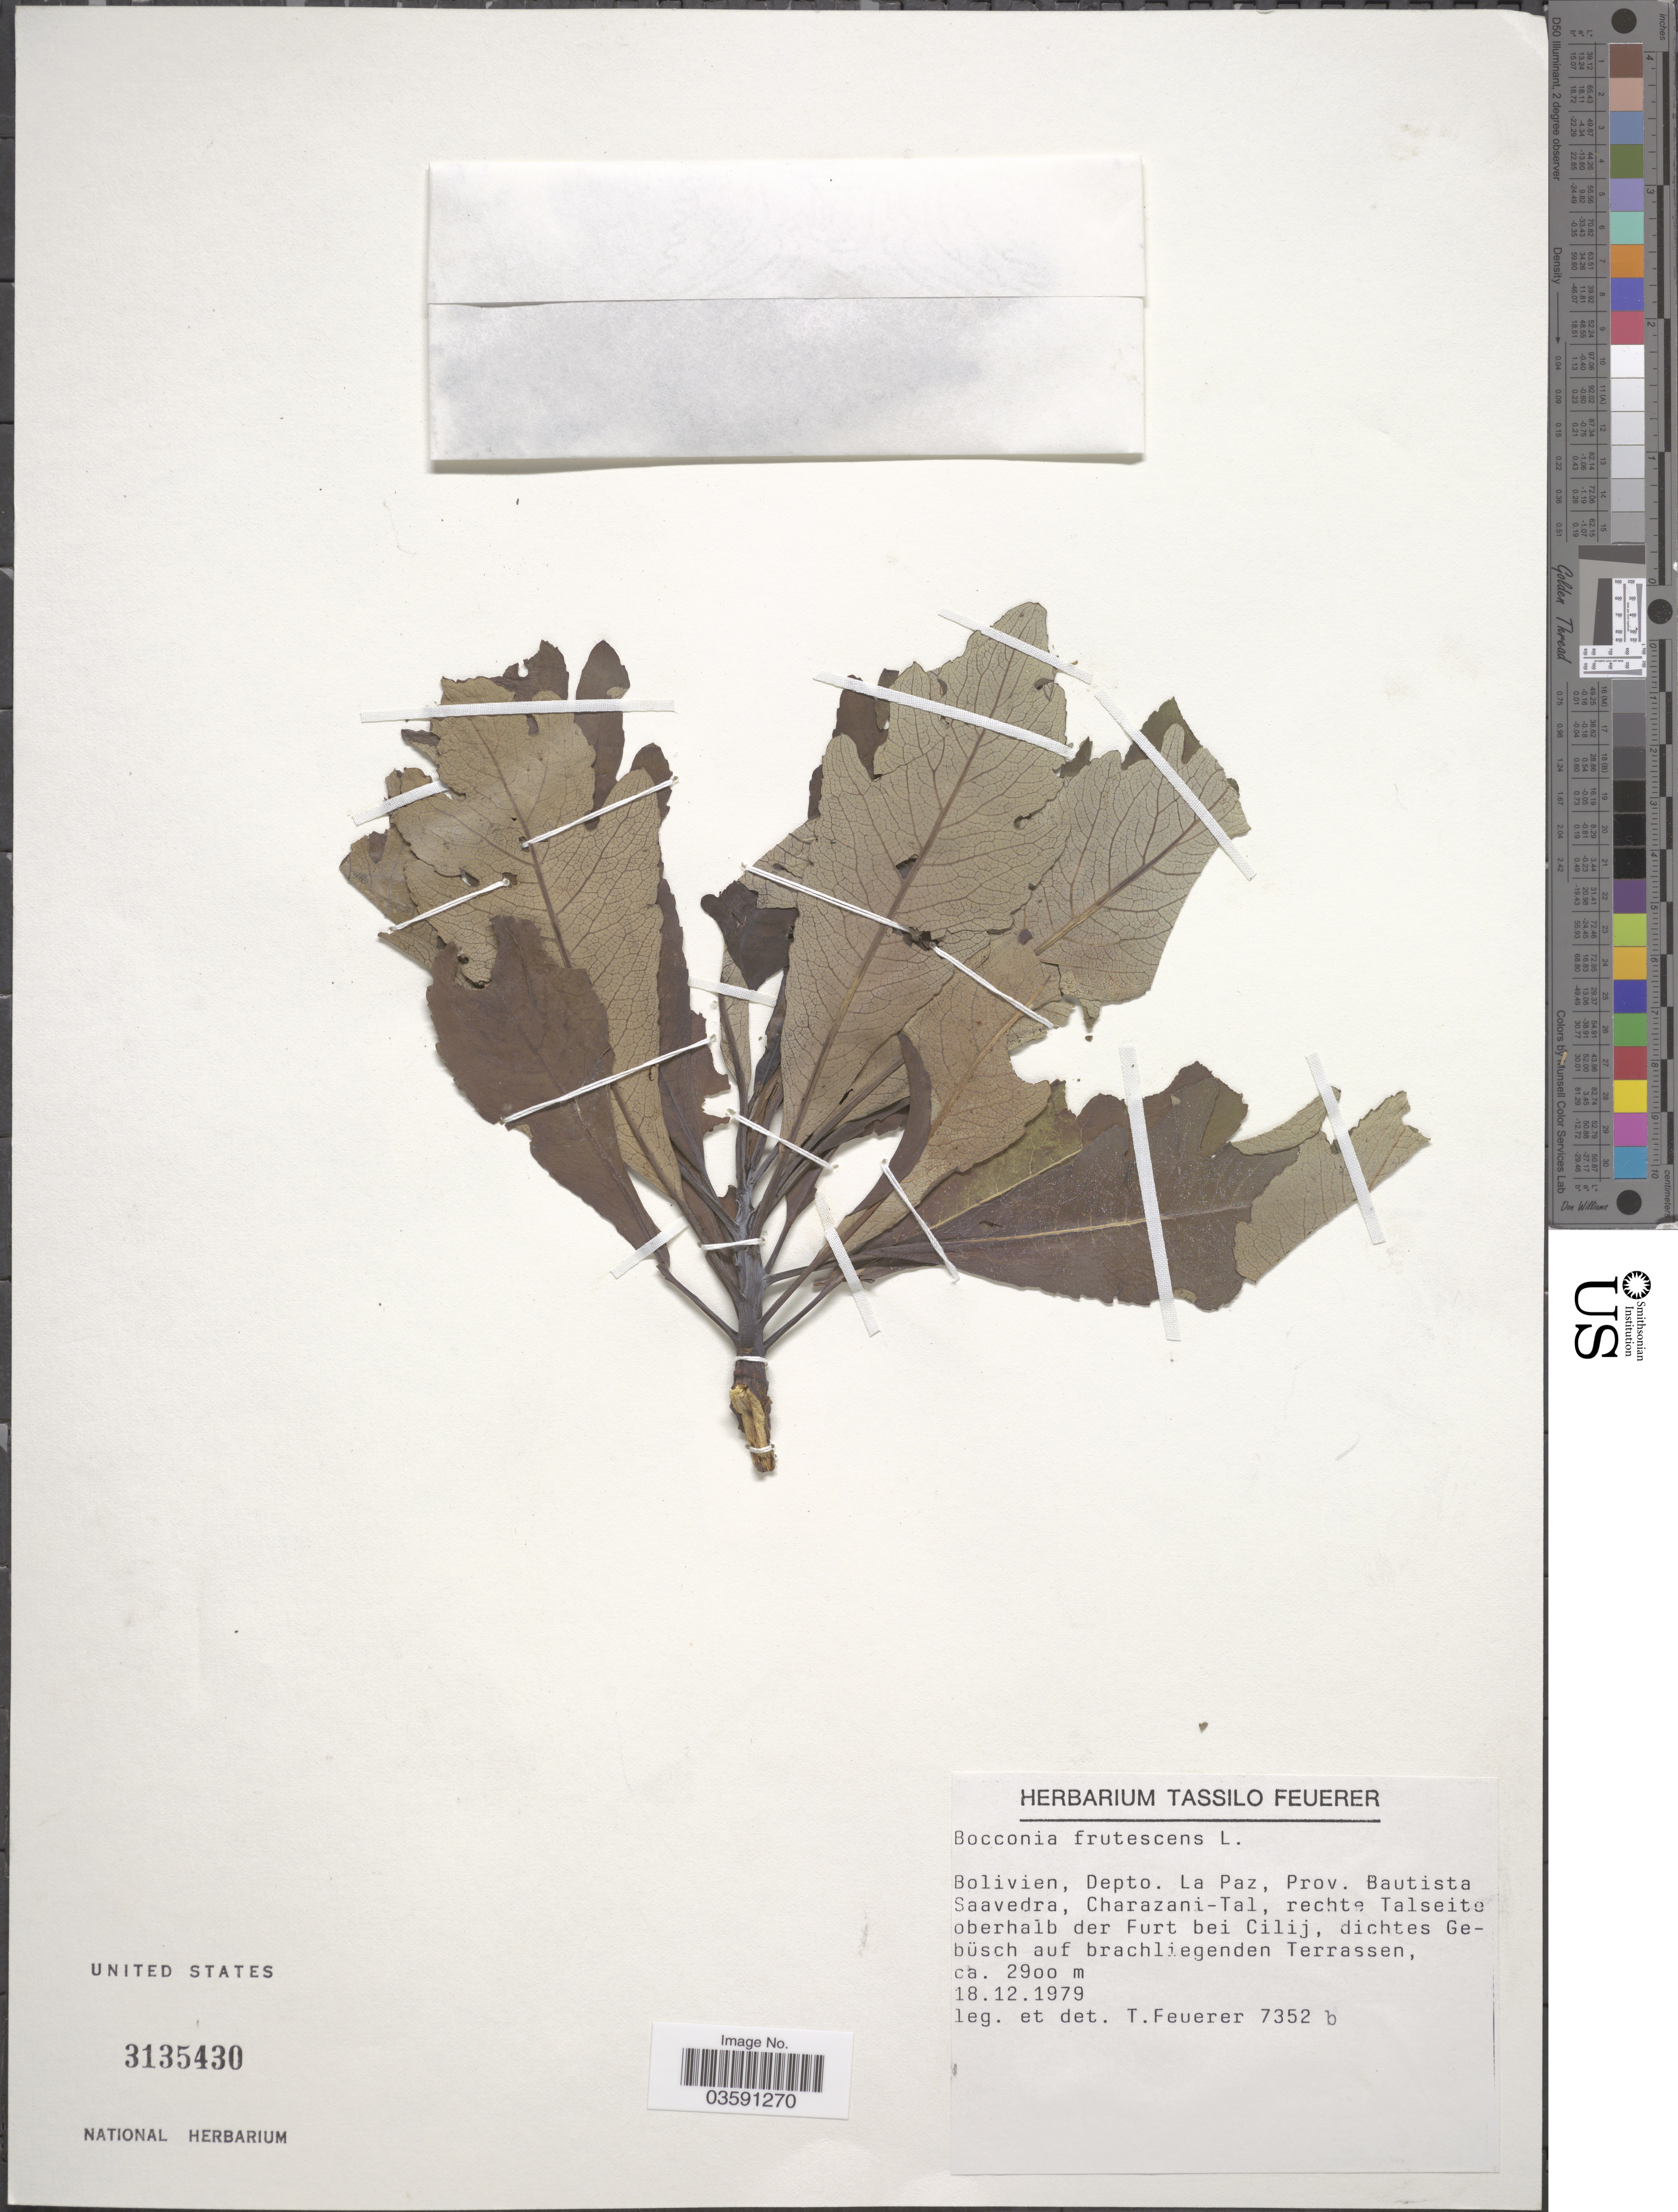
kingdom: Plantae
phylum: Tracheophyta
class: Magnoliopsida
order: Ranunculales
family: Papaveraceae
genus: Bocconia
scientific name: Bocconia integrifolia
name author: Bonpl.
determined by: Strong, Mark T., (BOT), Smithsonian Institution - National Museum of Natural History (UNITED STATES)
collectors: T. Feuerer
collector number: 7352b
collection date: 1979-12-18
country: Bolivia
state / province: La Paz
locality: Depto. La Paz, Prov. Bautista Saavedra, Charazani-Tal, rechte Talseite oberhalb der Furt bei Cilij.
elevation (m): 2900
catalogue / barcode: US 3135430